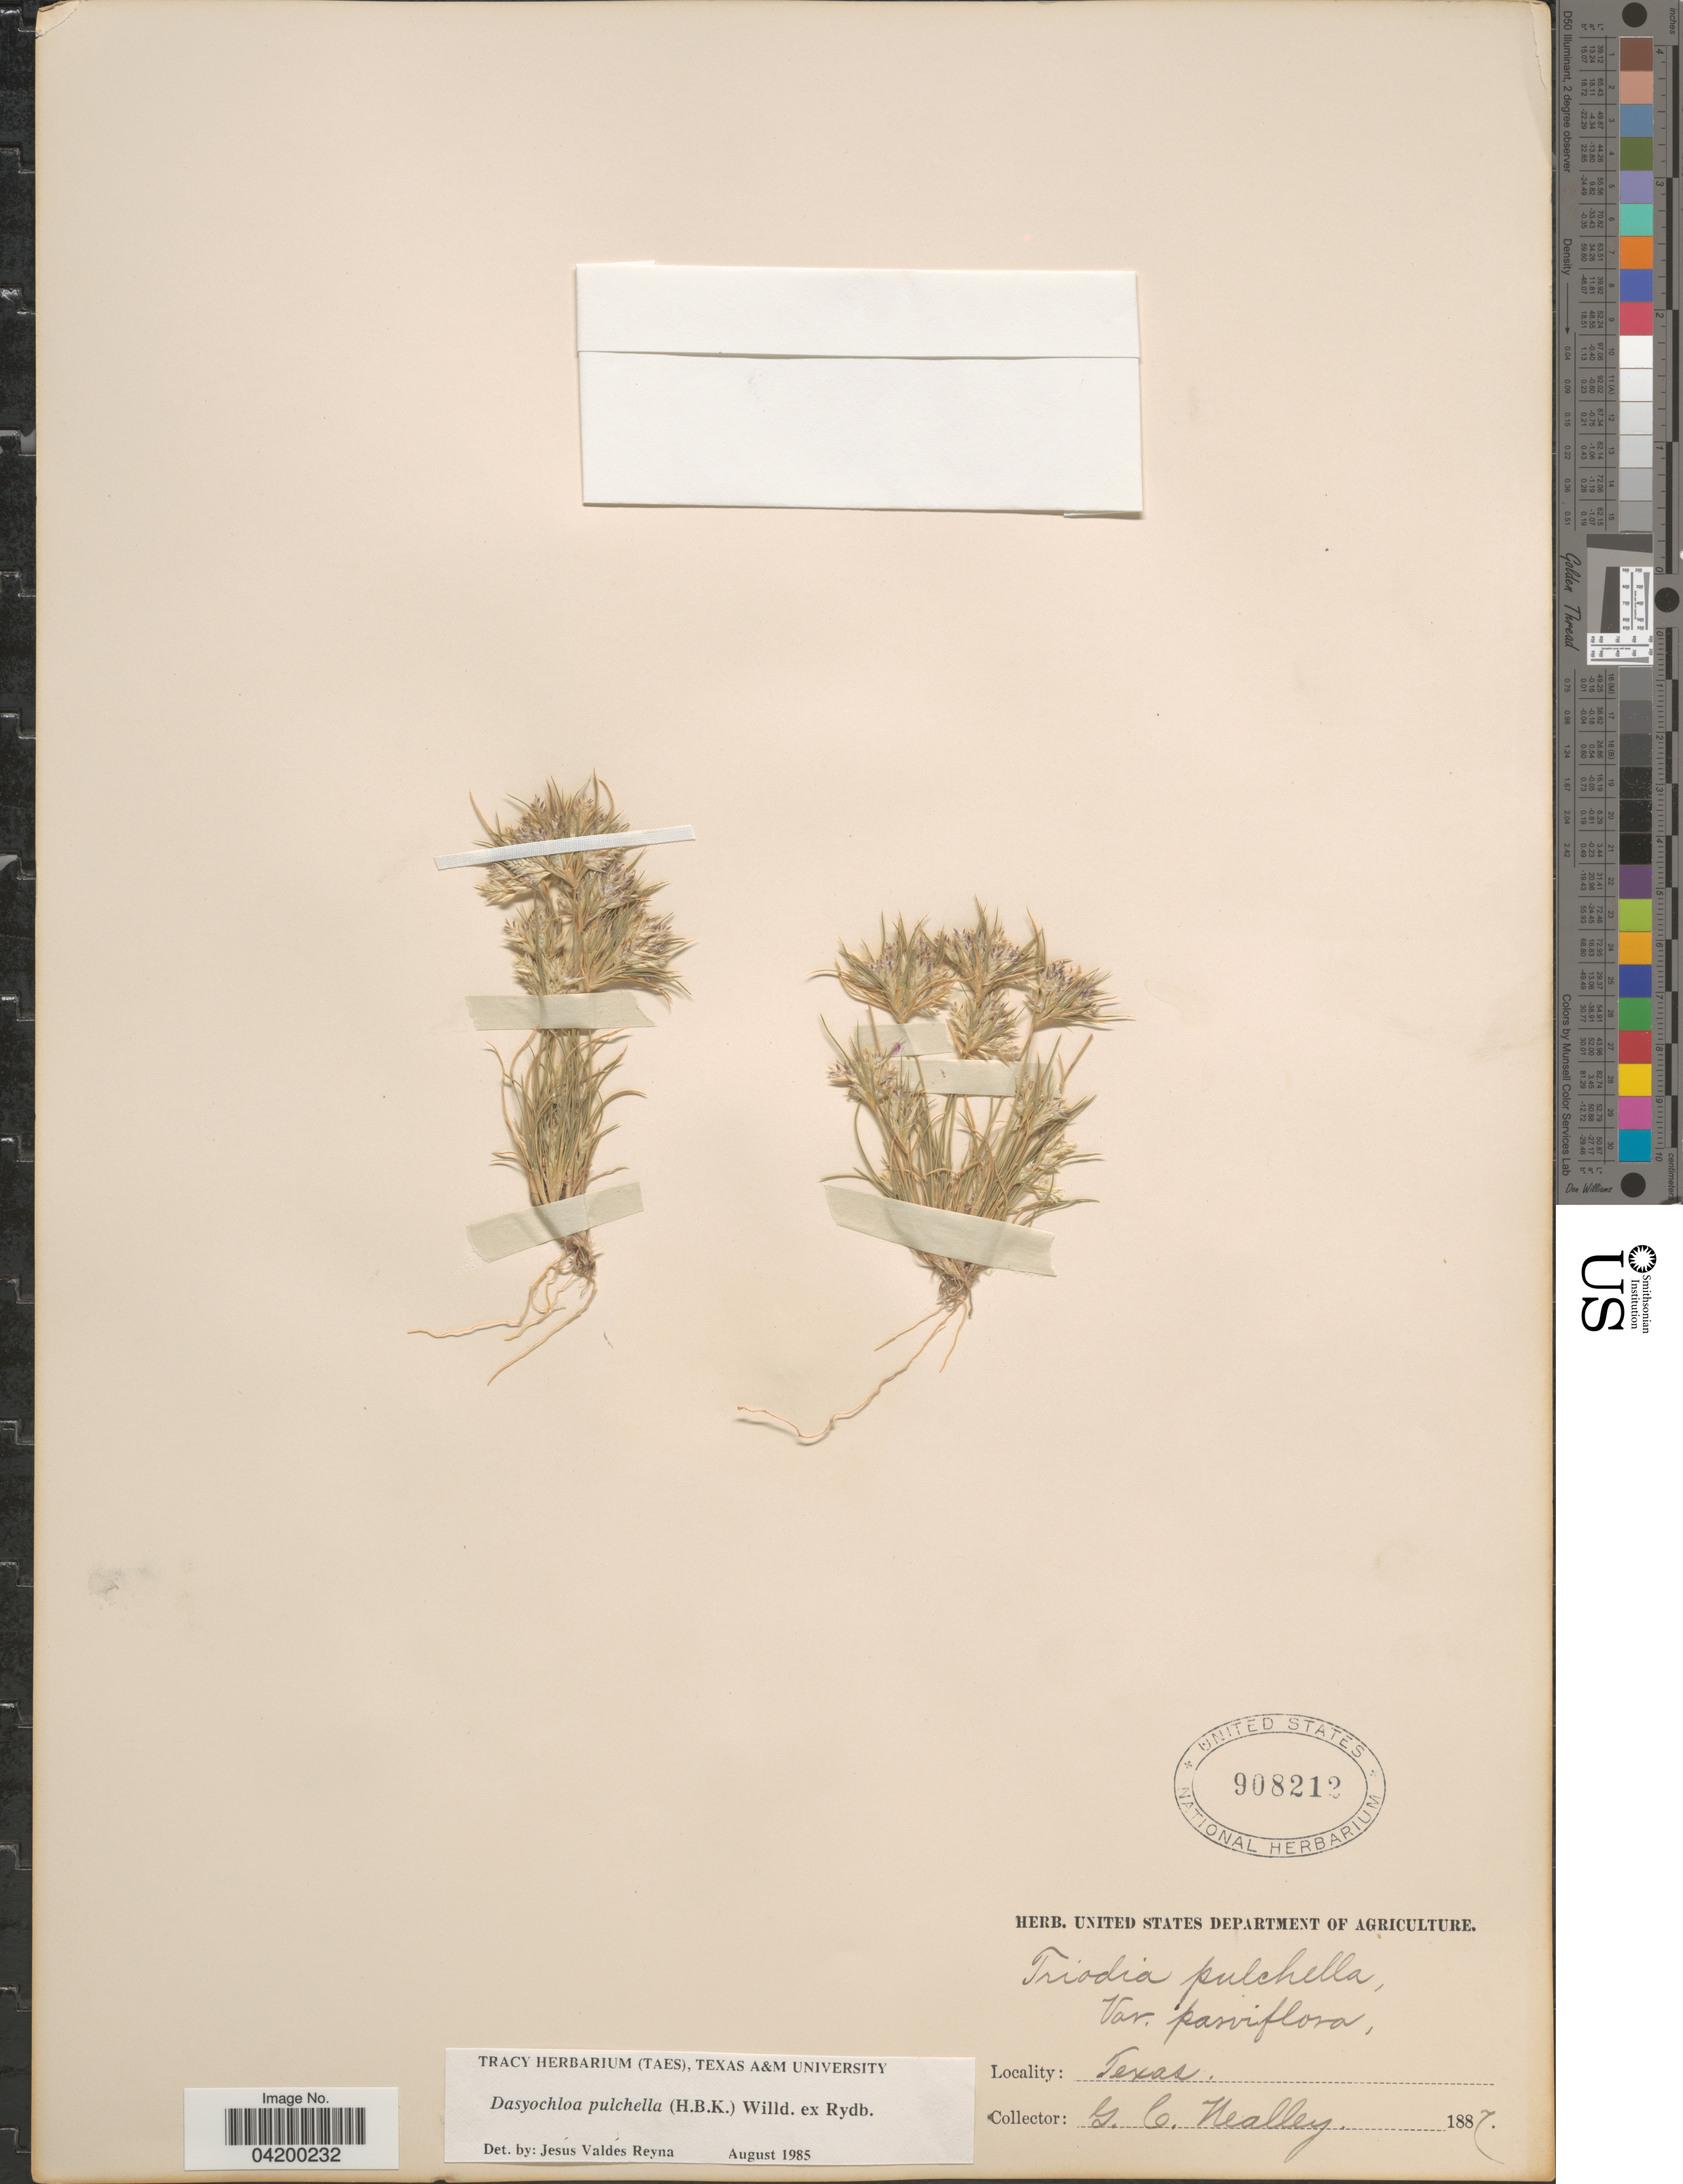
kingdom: Plantae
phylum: Tracheophyta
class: Liliopsida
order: Poales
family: Poaceae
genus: Dasyochloa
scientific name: Dasyochloa pulchella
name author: (Kunth) Willd. ex Rydb.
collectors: G. C. Nealley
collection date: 1887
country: United States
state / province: Texas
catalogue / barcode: US 908212